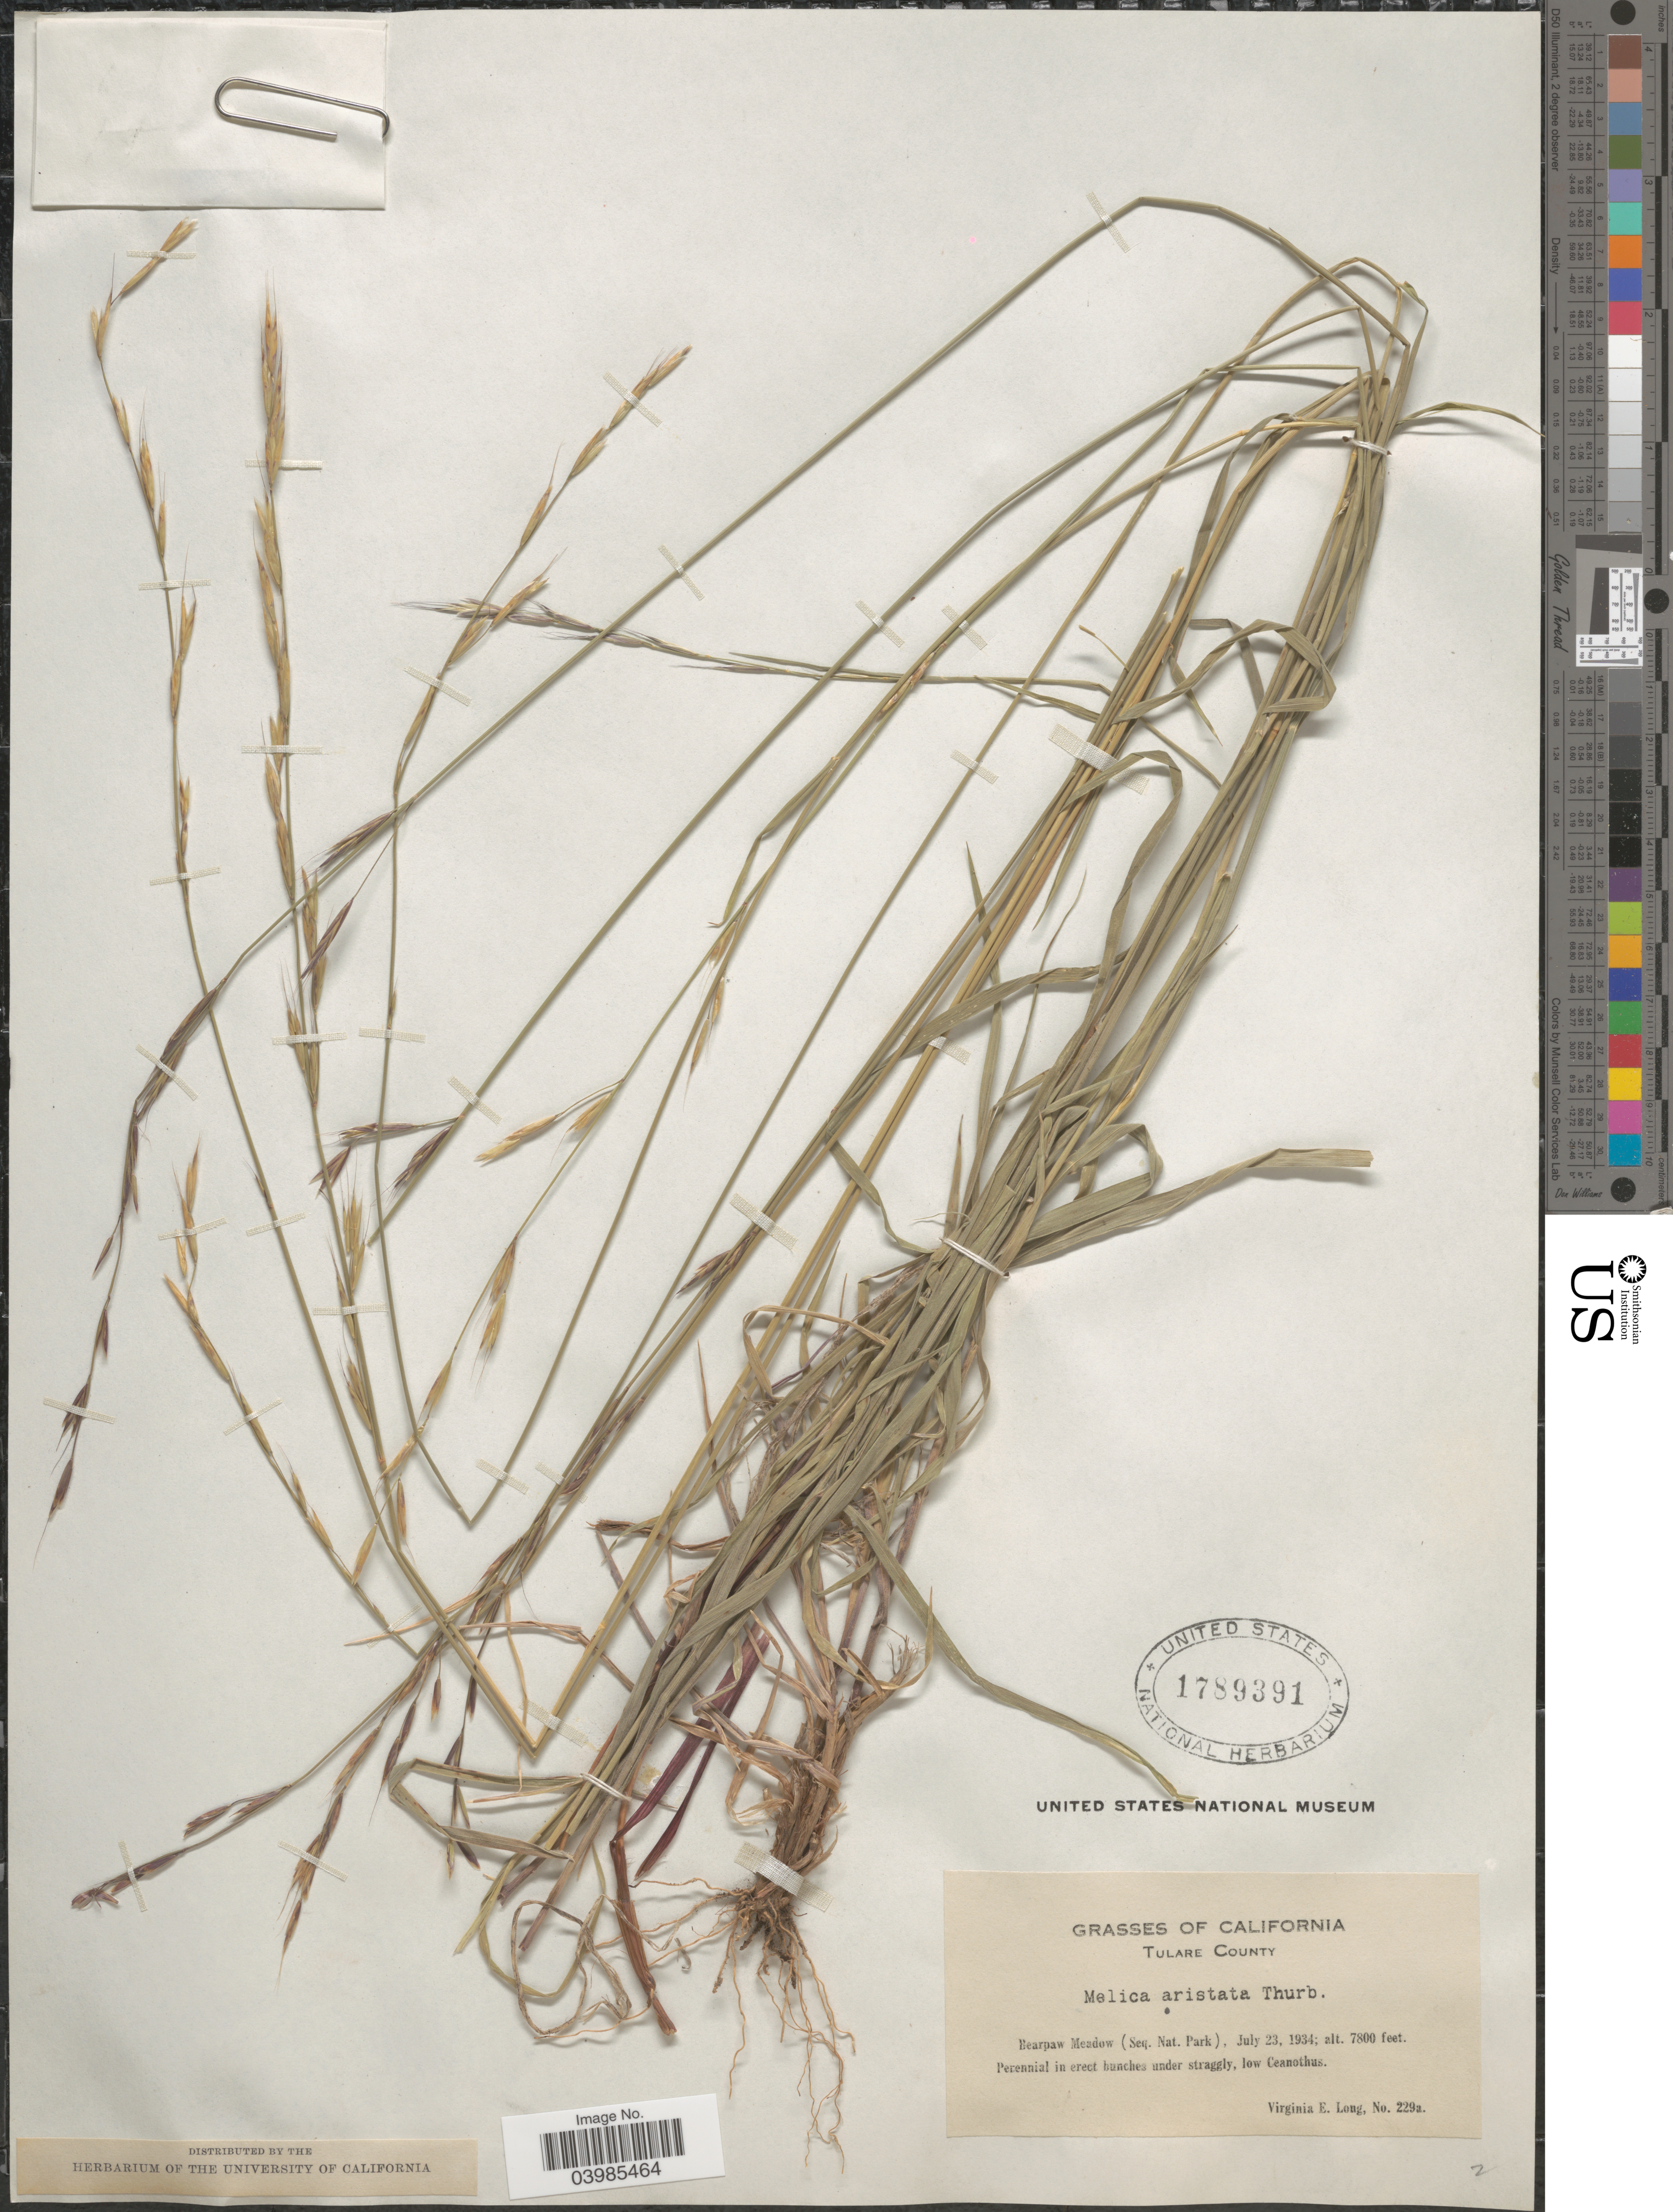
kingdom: Plantae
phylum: Tracheophyta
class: Liliopsida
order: Poales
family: Poaceae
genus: Melica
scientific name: Melica aristata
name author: Thurb. ex Bol.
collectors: V. Long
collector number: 229a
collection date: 1934-07-23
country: United States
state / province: California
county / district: Tulare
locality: Tulare County. Bearpaw Meadow (Seq. Nat. Park).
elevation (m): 2377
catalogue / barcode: US 1789391